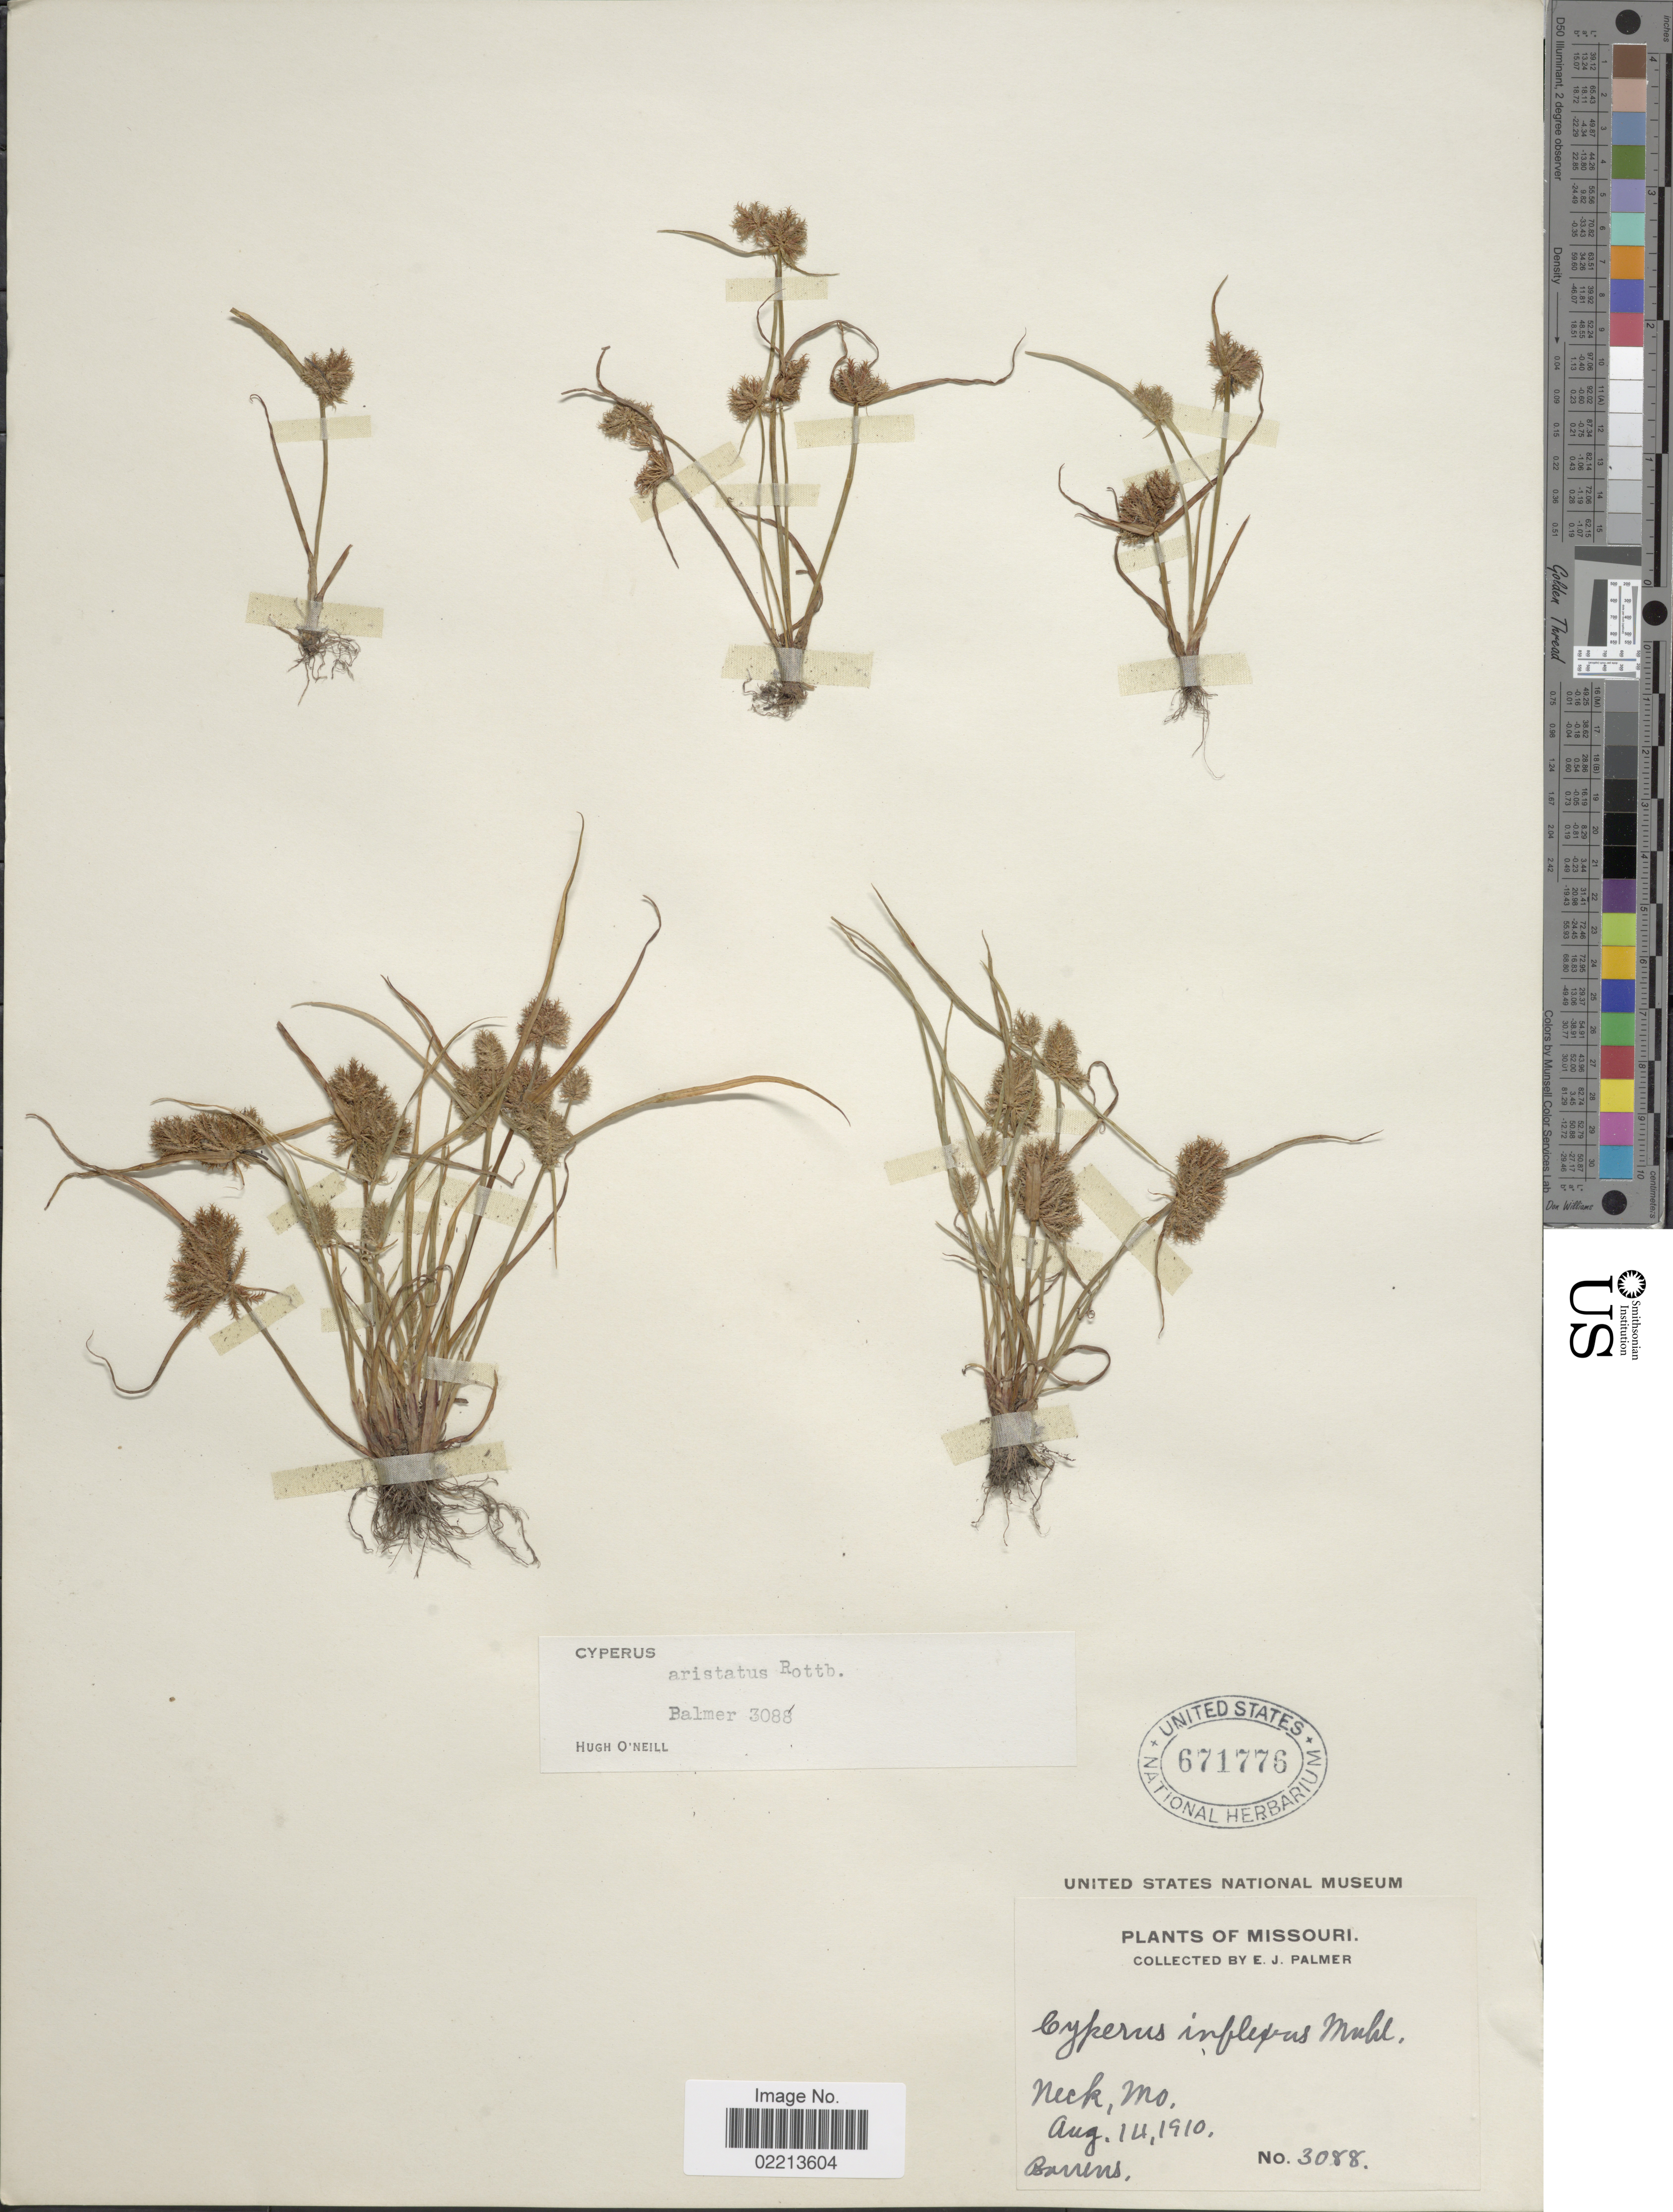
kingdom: Plantae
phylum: Tracheophyta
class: Liliopsida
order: Poales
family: Cyperaceae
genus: Cyperus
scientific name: Cyperus squarrosus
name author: L.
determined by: Strong, Mark T., (BOT), Smithsonian Institution - National Museum of Natural History (UNITED STATES)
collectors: E. J. Palmer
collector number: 3088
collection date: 1910-08-14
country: United States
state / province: Missouri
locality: Neck, Barrens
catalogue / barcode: US 671776